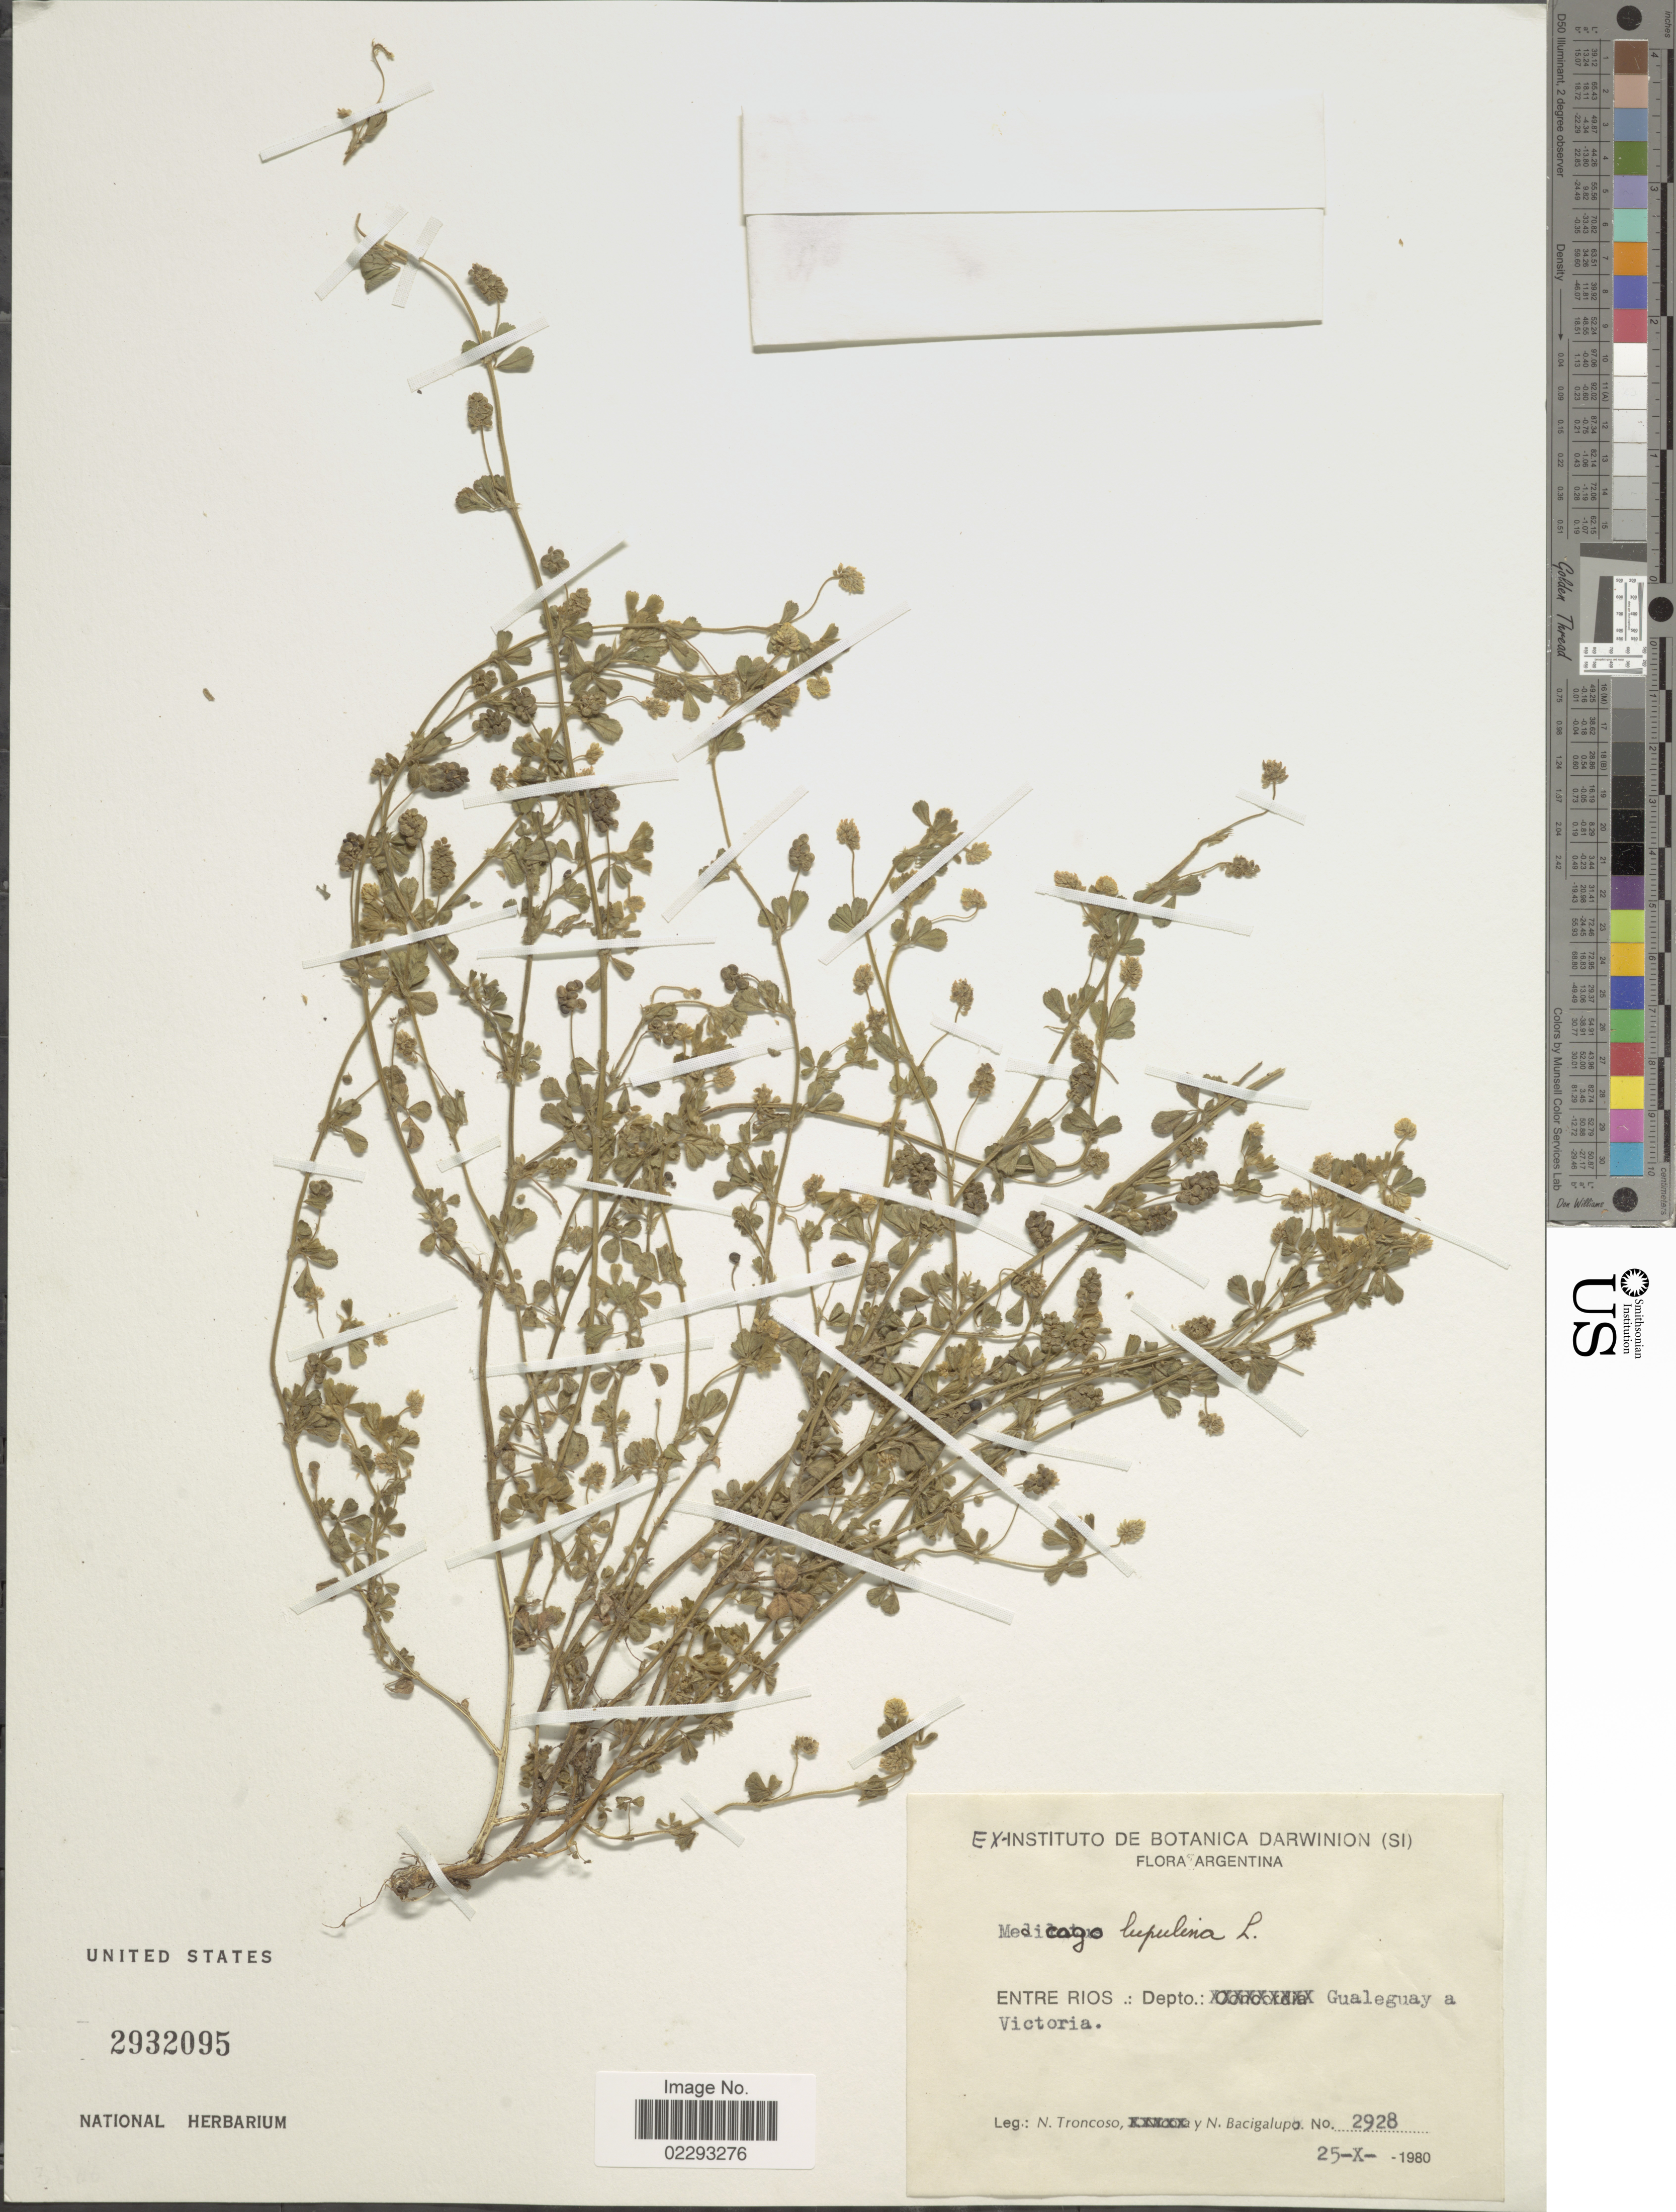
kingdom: Plantae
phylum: Tracheophyta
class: Magnoliopsida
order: Fabales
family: Fabaceae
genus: Medicago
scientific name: Medicago lupulina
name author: L.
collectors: N. Troncoso & N. M. Bacigalupo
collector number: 2928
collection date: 1980-10-25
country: Argentina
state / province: Entre Rios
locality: Depto. Gualeguay a Victoria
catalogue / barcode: US 2932095